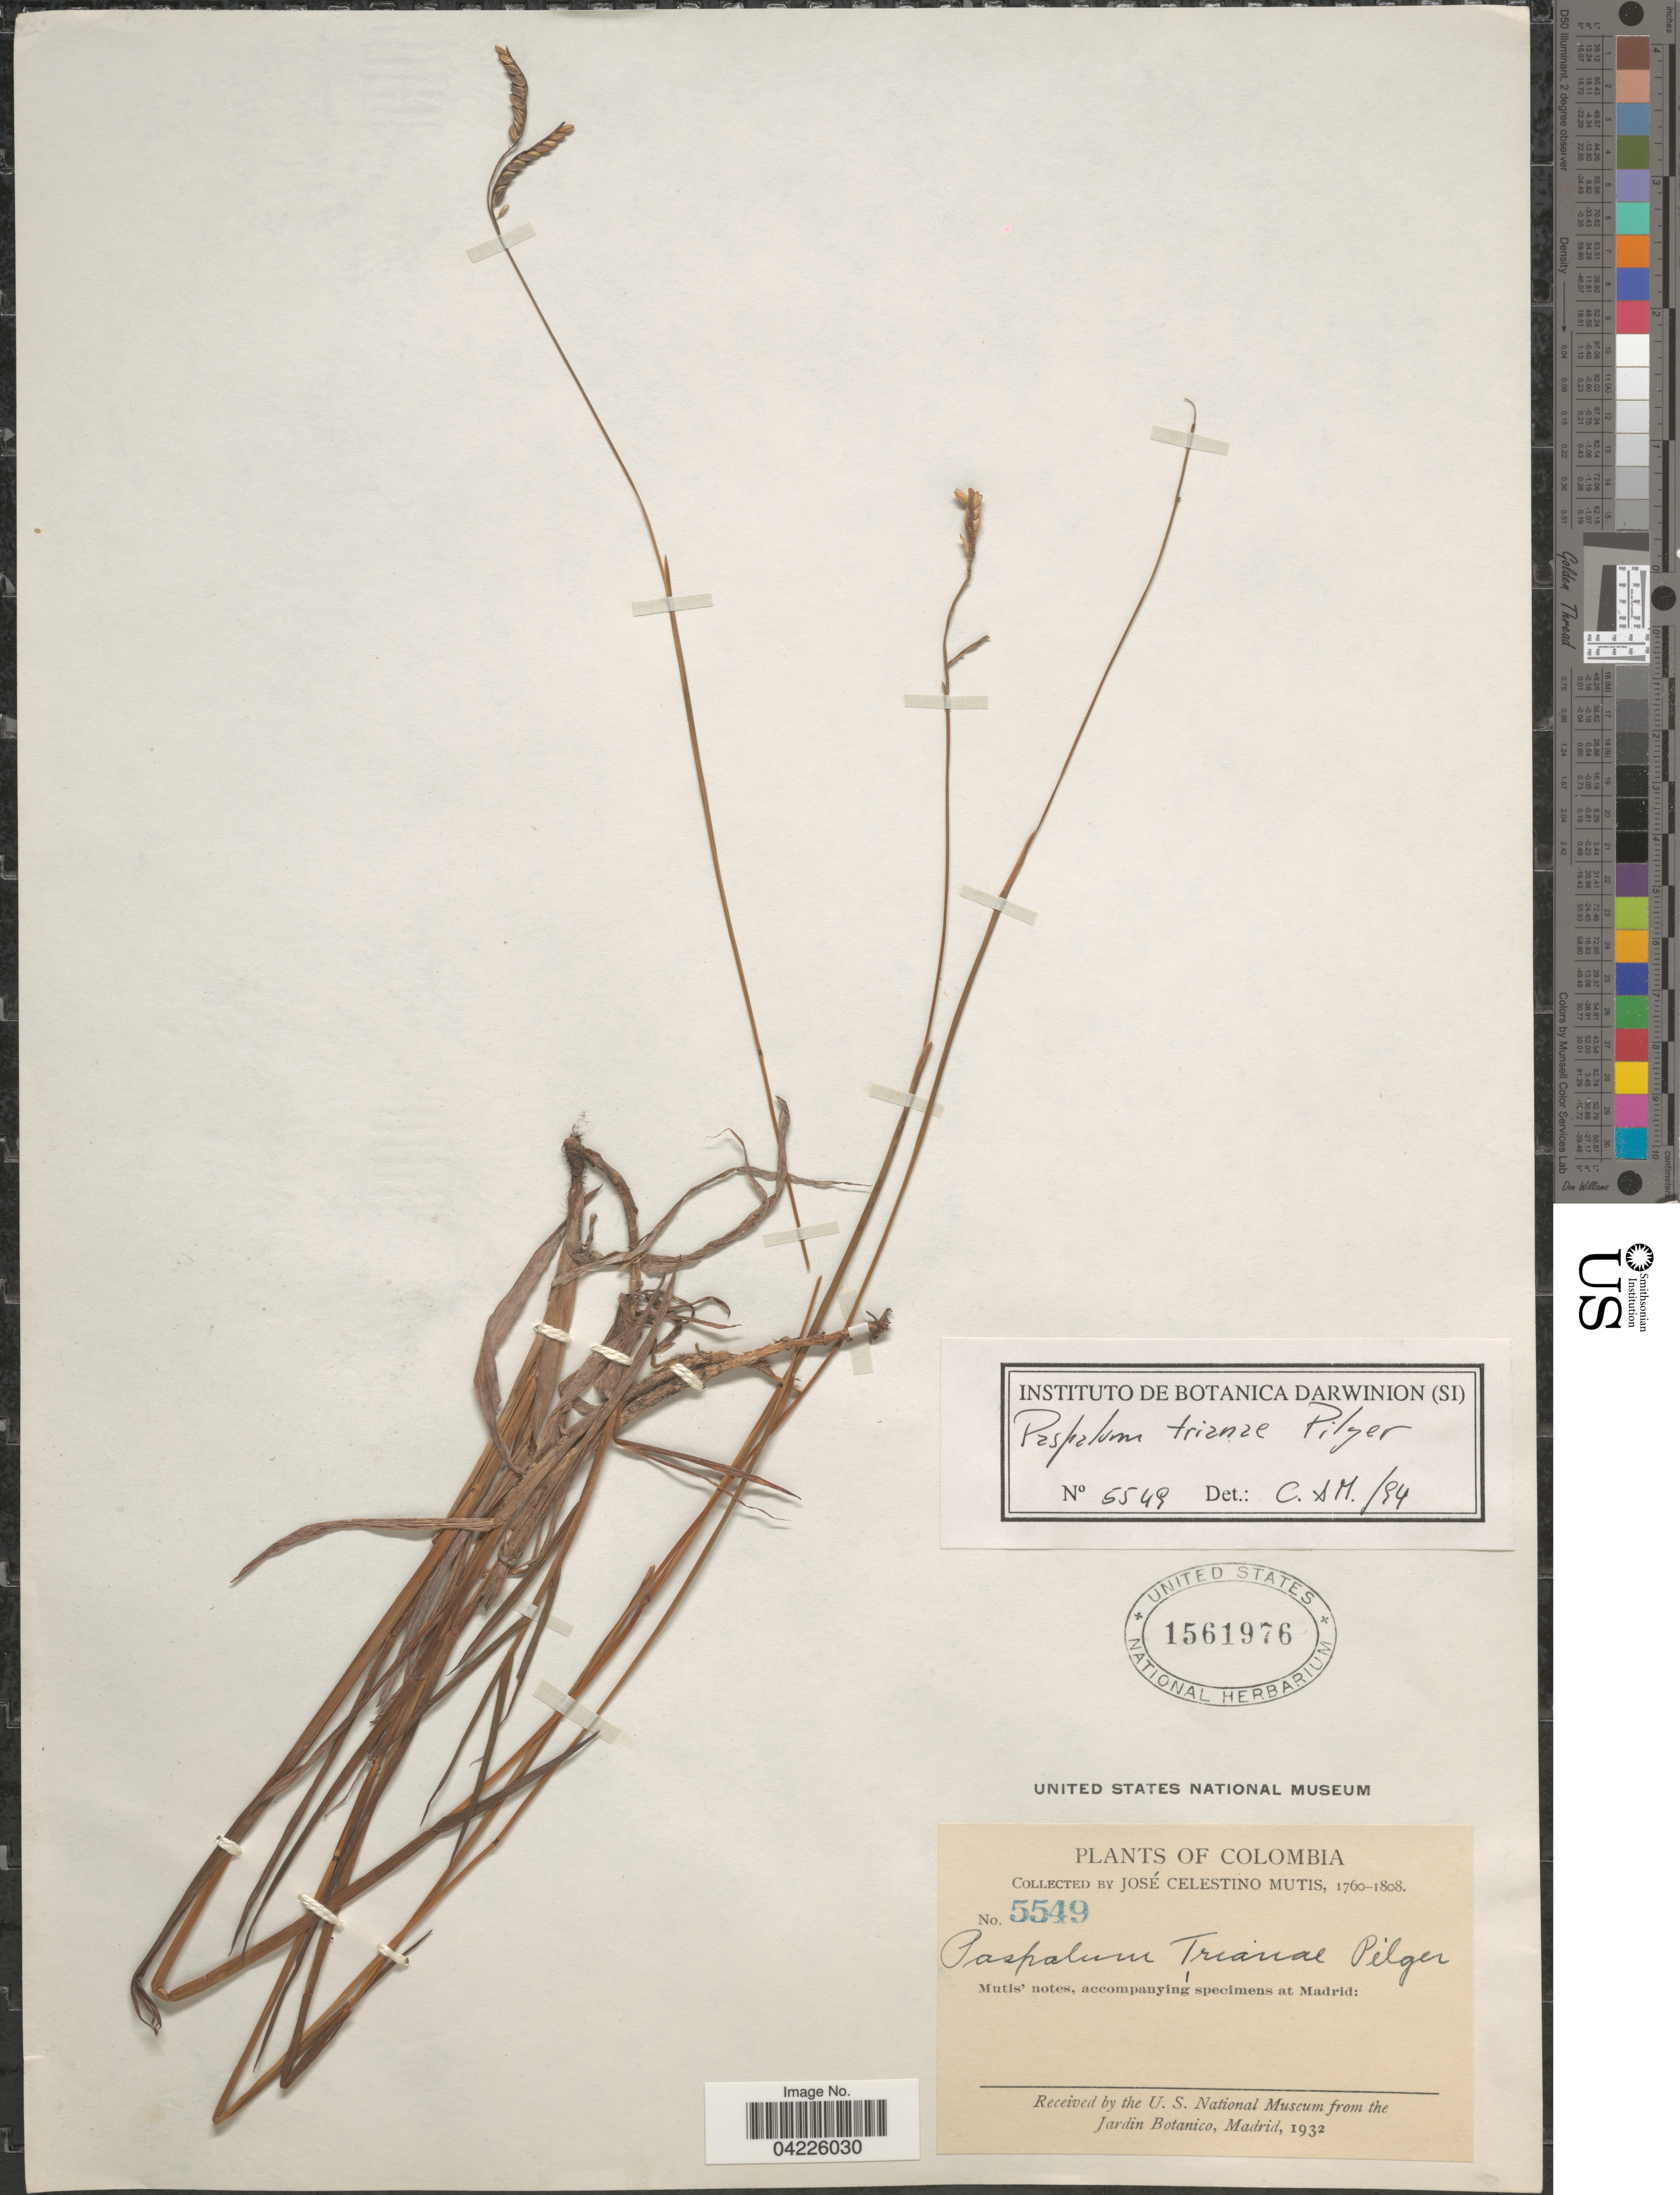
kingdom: Plantae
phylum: Tracheophyta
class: Liliopsida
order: Poales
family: Poaceae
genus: Paspalum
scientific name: Paspalum trianae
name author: Pilg.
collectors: J. C. B. Mutis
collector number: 5549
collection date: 1760/1808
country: Colombia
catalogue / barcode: US 1561976